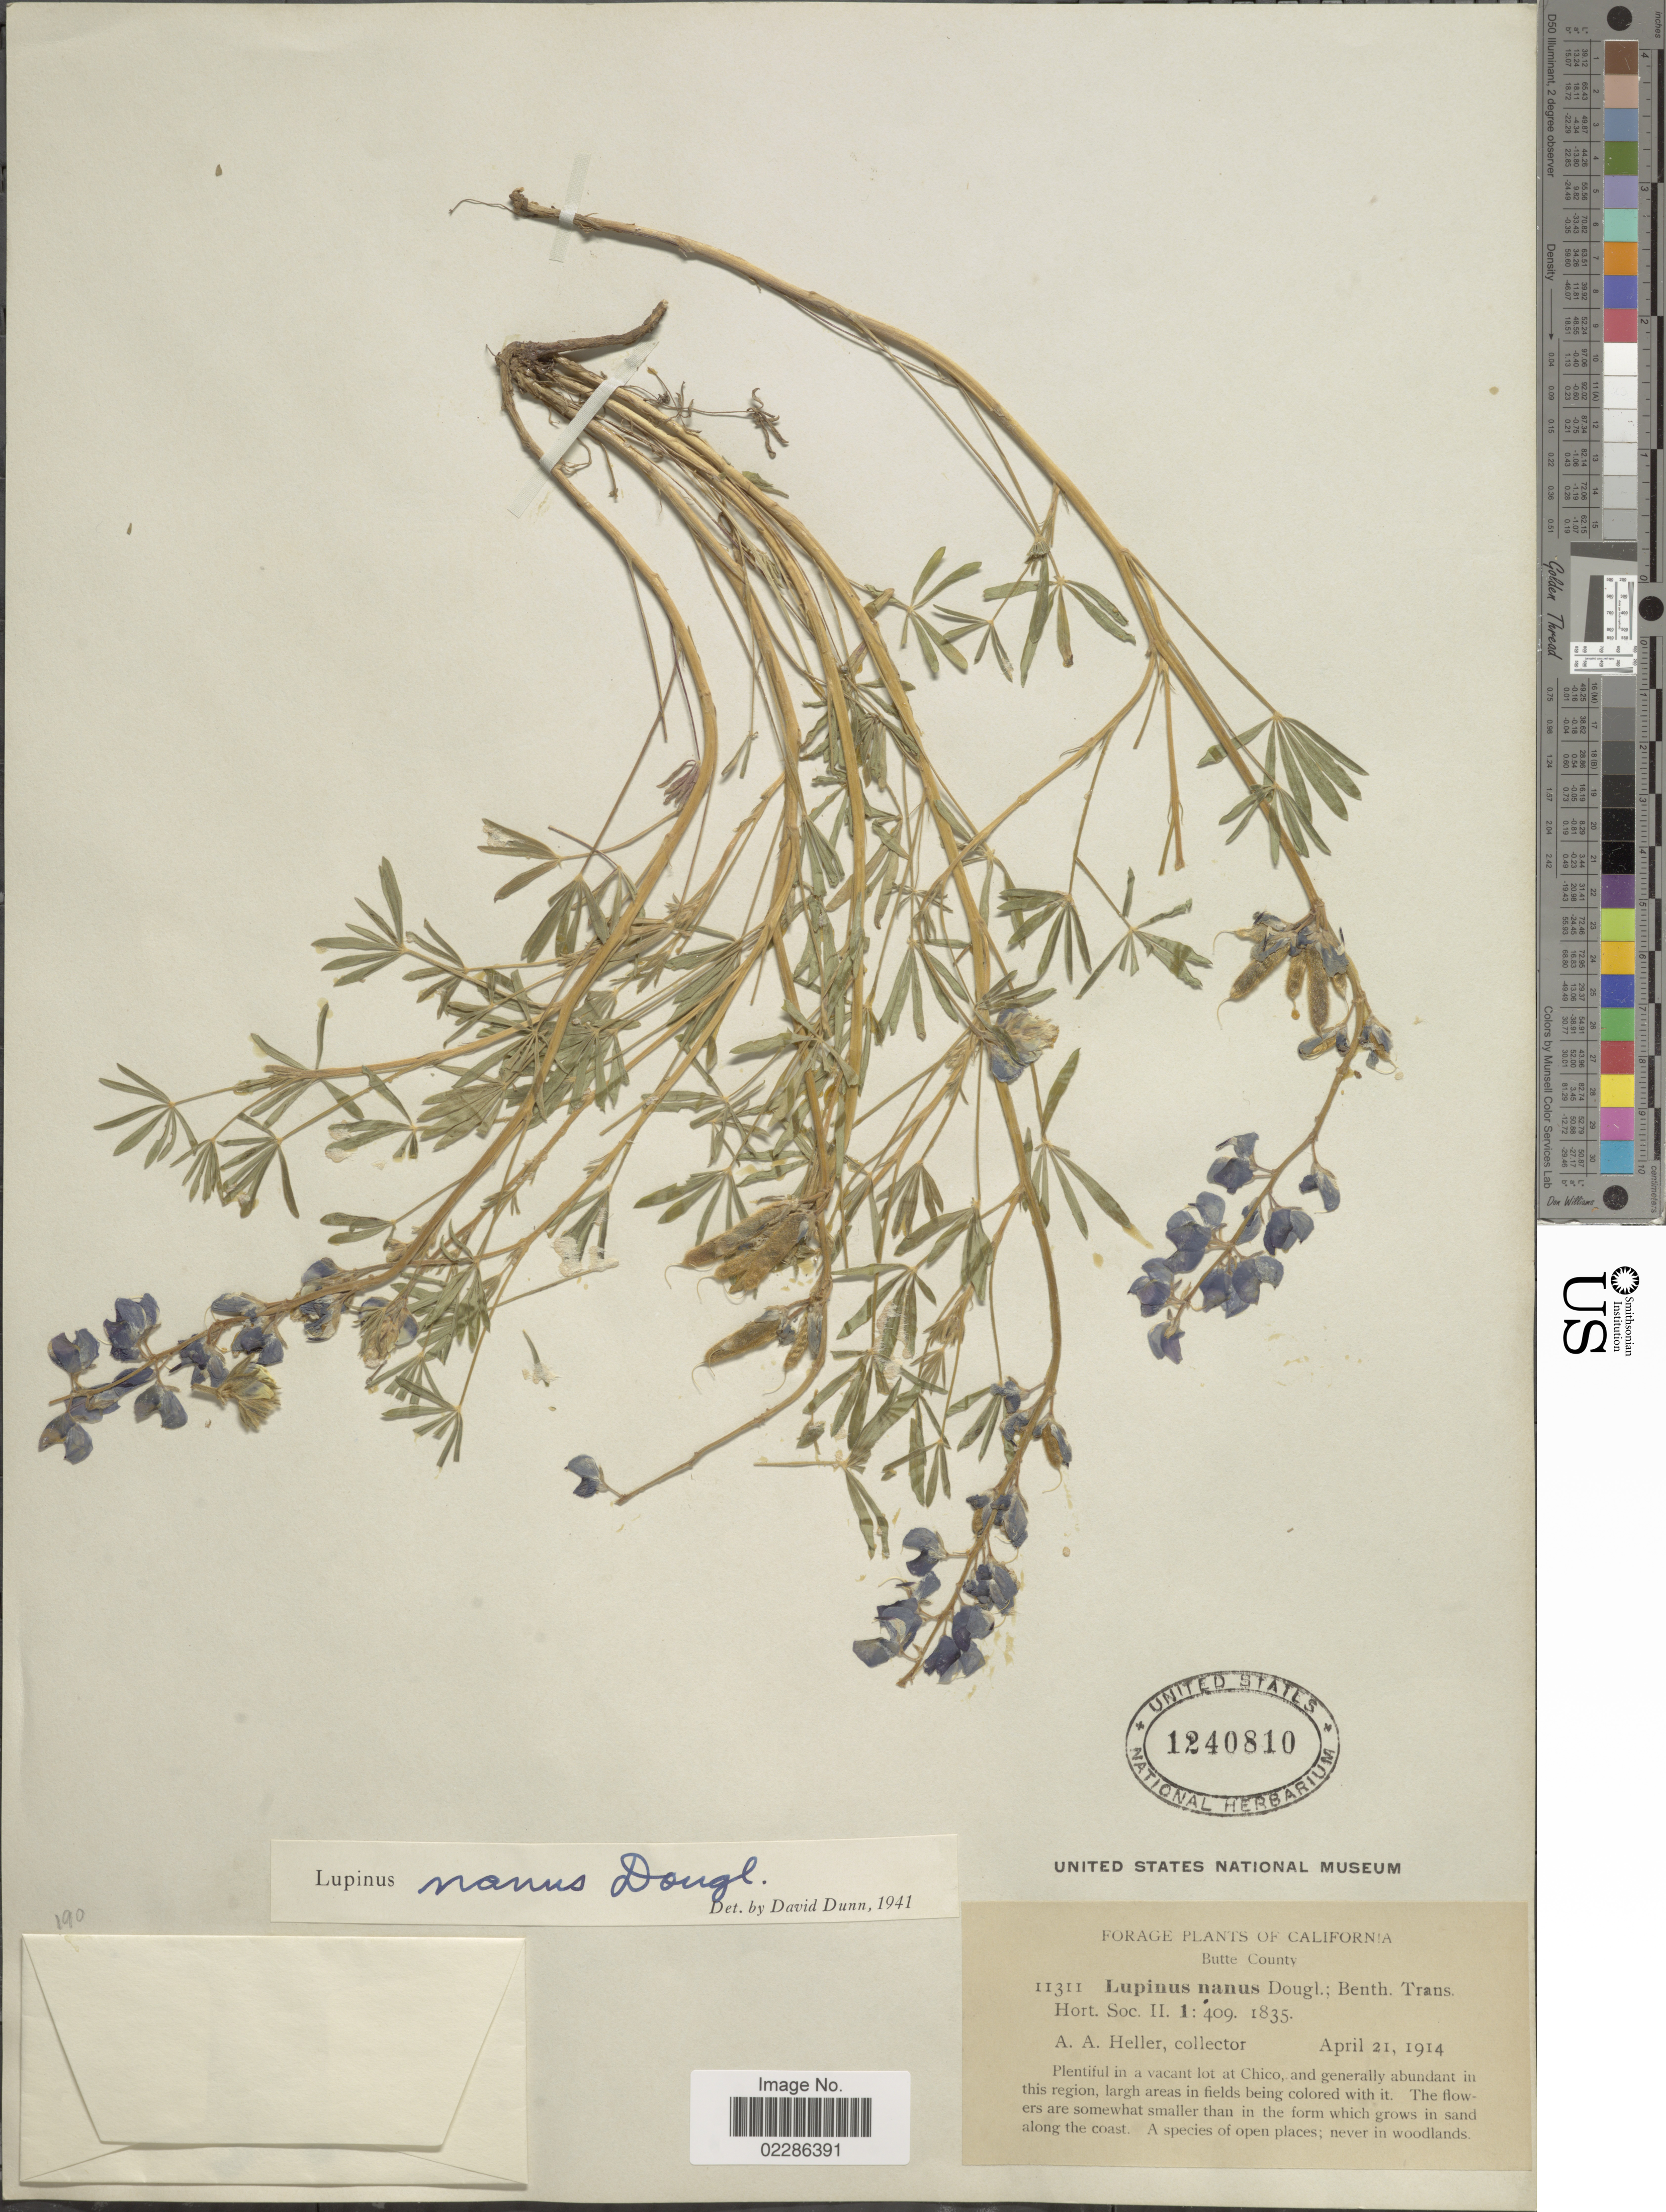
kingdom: Plantae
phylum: Tracheophyta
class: Magnoliopsida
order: Fabales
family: Fabaceae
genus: Lupinus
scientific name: Lupinus nanus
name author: Douglas ex Benth.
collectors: A. A. Heller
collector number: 11311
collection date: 1914-04-21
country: United States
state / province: California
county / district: Butte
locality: Butte County, Plentiful in a vacan lot at Chico, and generally abundant in this region, largh areas in fields being colored with it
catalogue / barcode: US 1240810